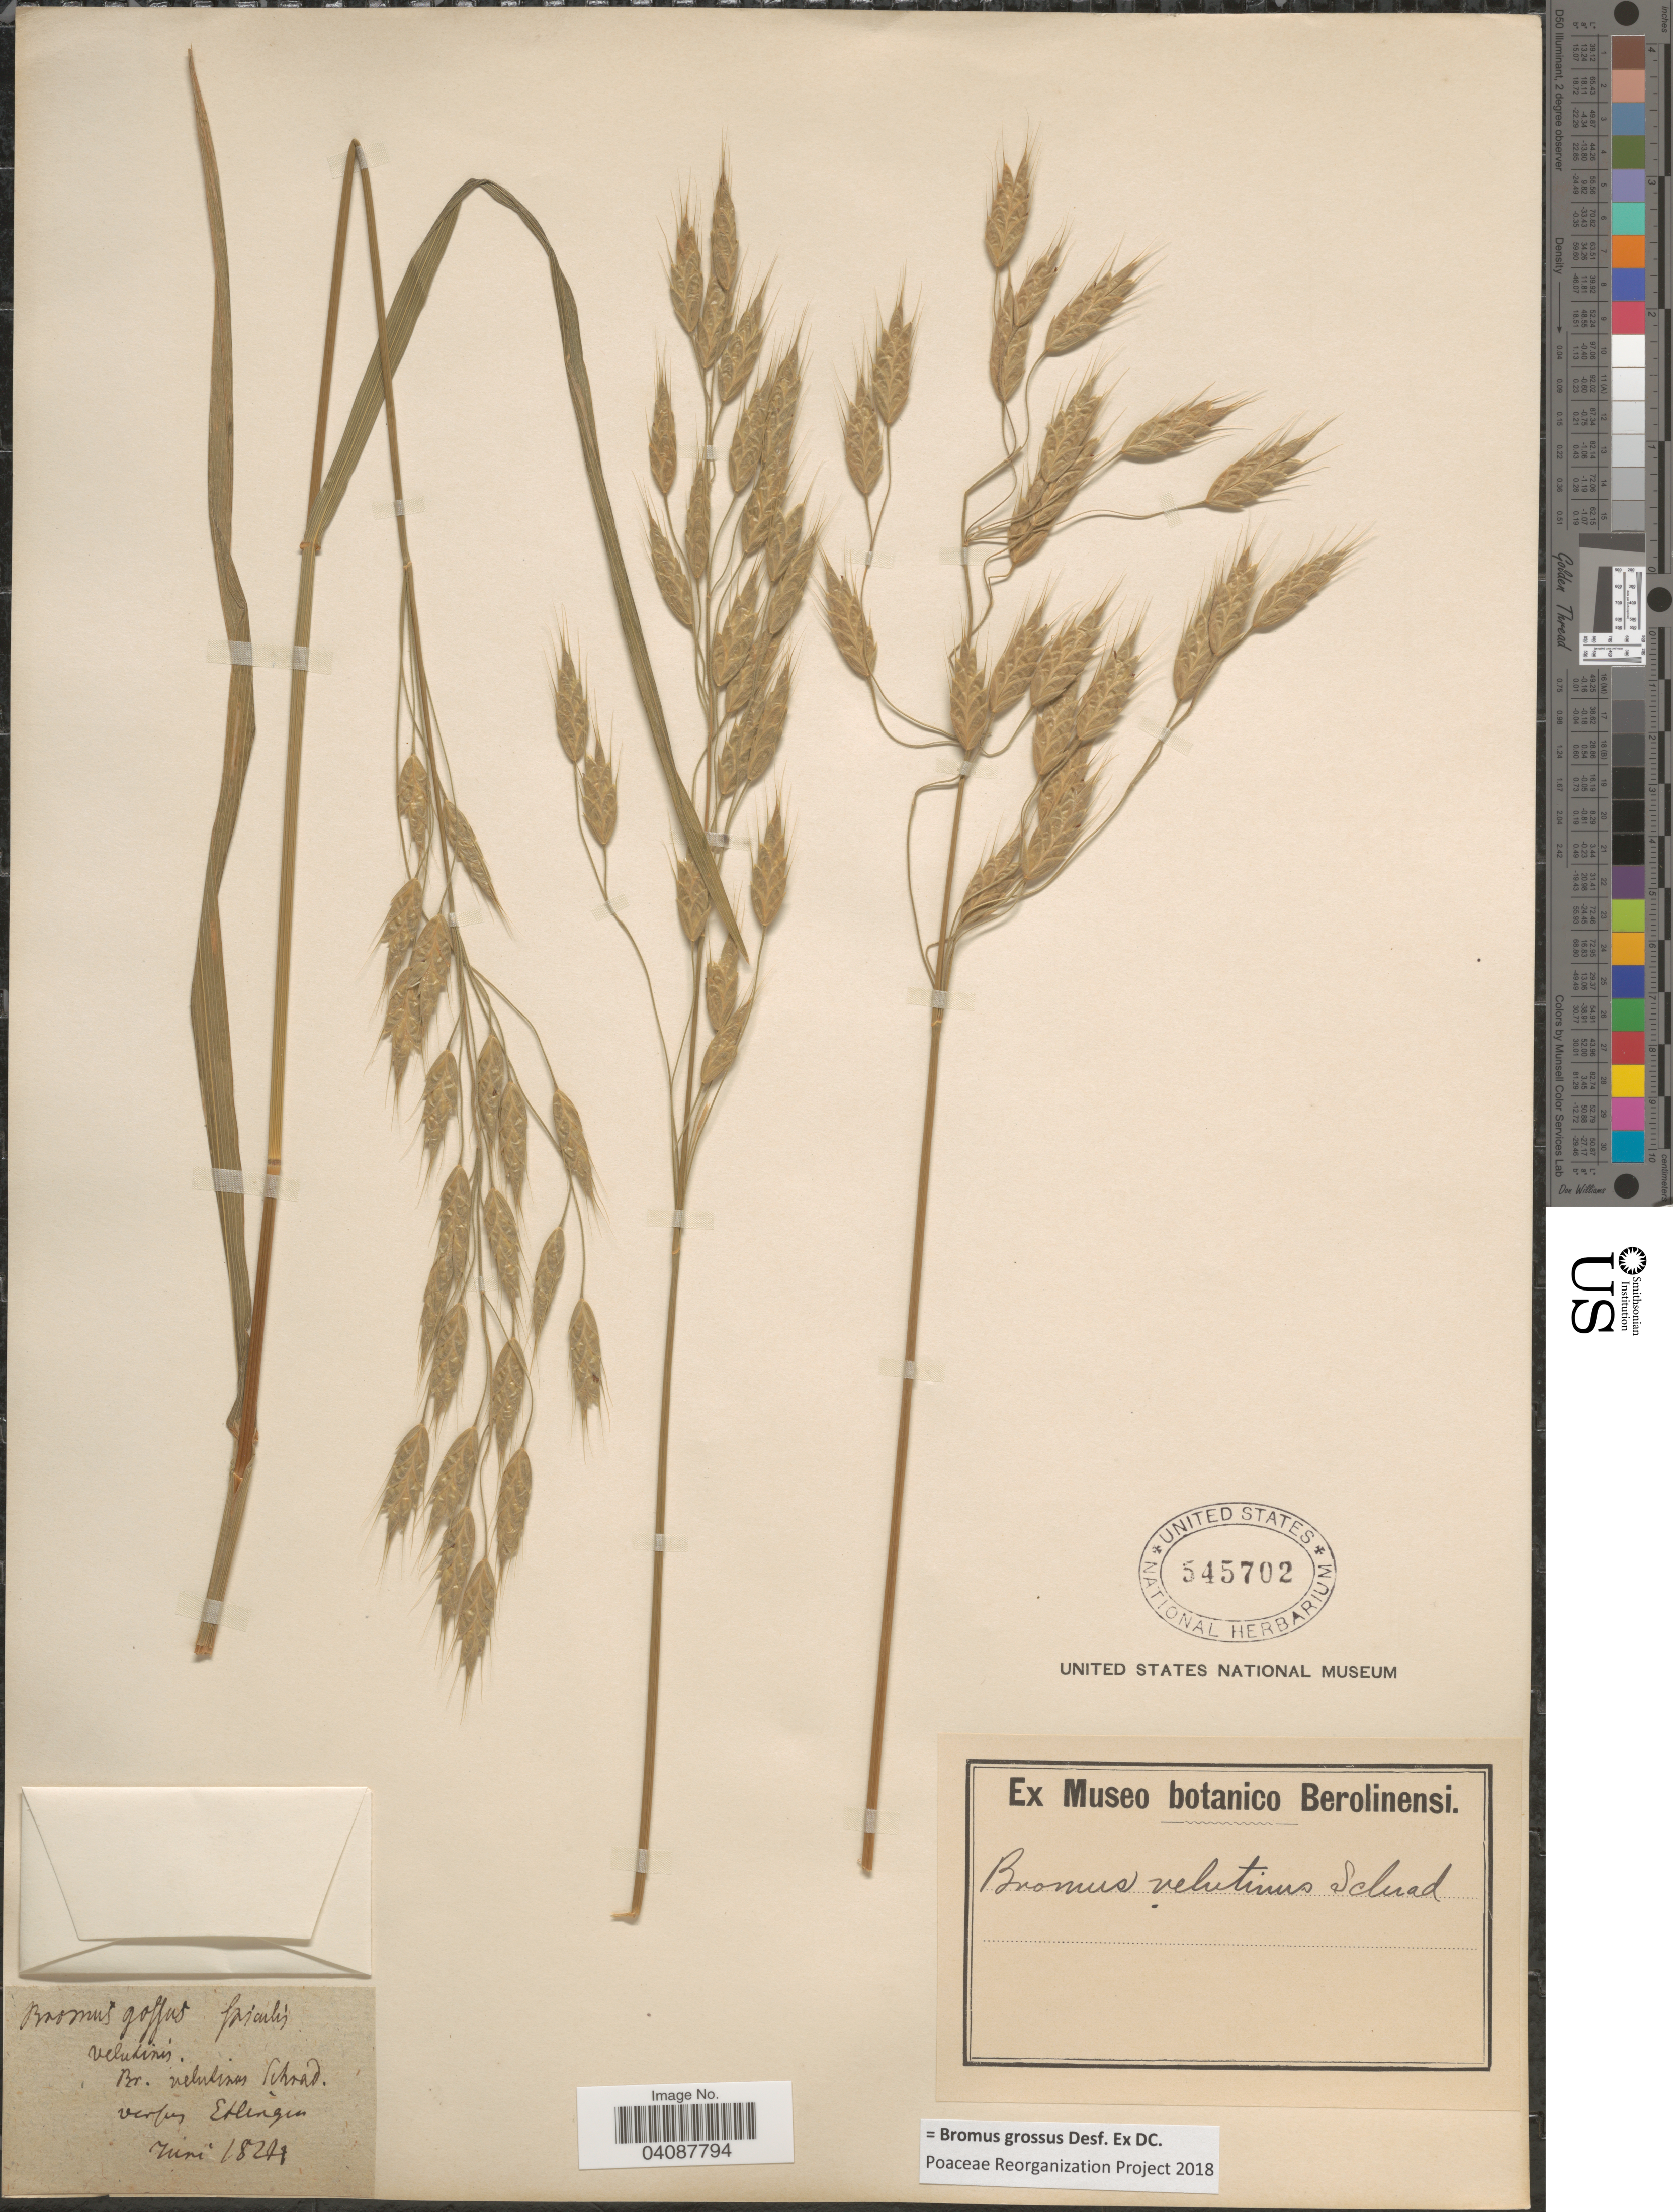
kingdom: Plantae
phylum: Tracheophyta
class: Liliopsida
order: Poales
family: Poaceae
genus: Bromus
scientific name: Bromus grossus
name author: Desf. ex DC.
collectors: ex Museo Botanico Berolinensi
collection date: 1824-06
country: Germany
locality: Etlingen.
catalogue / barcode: US 545702